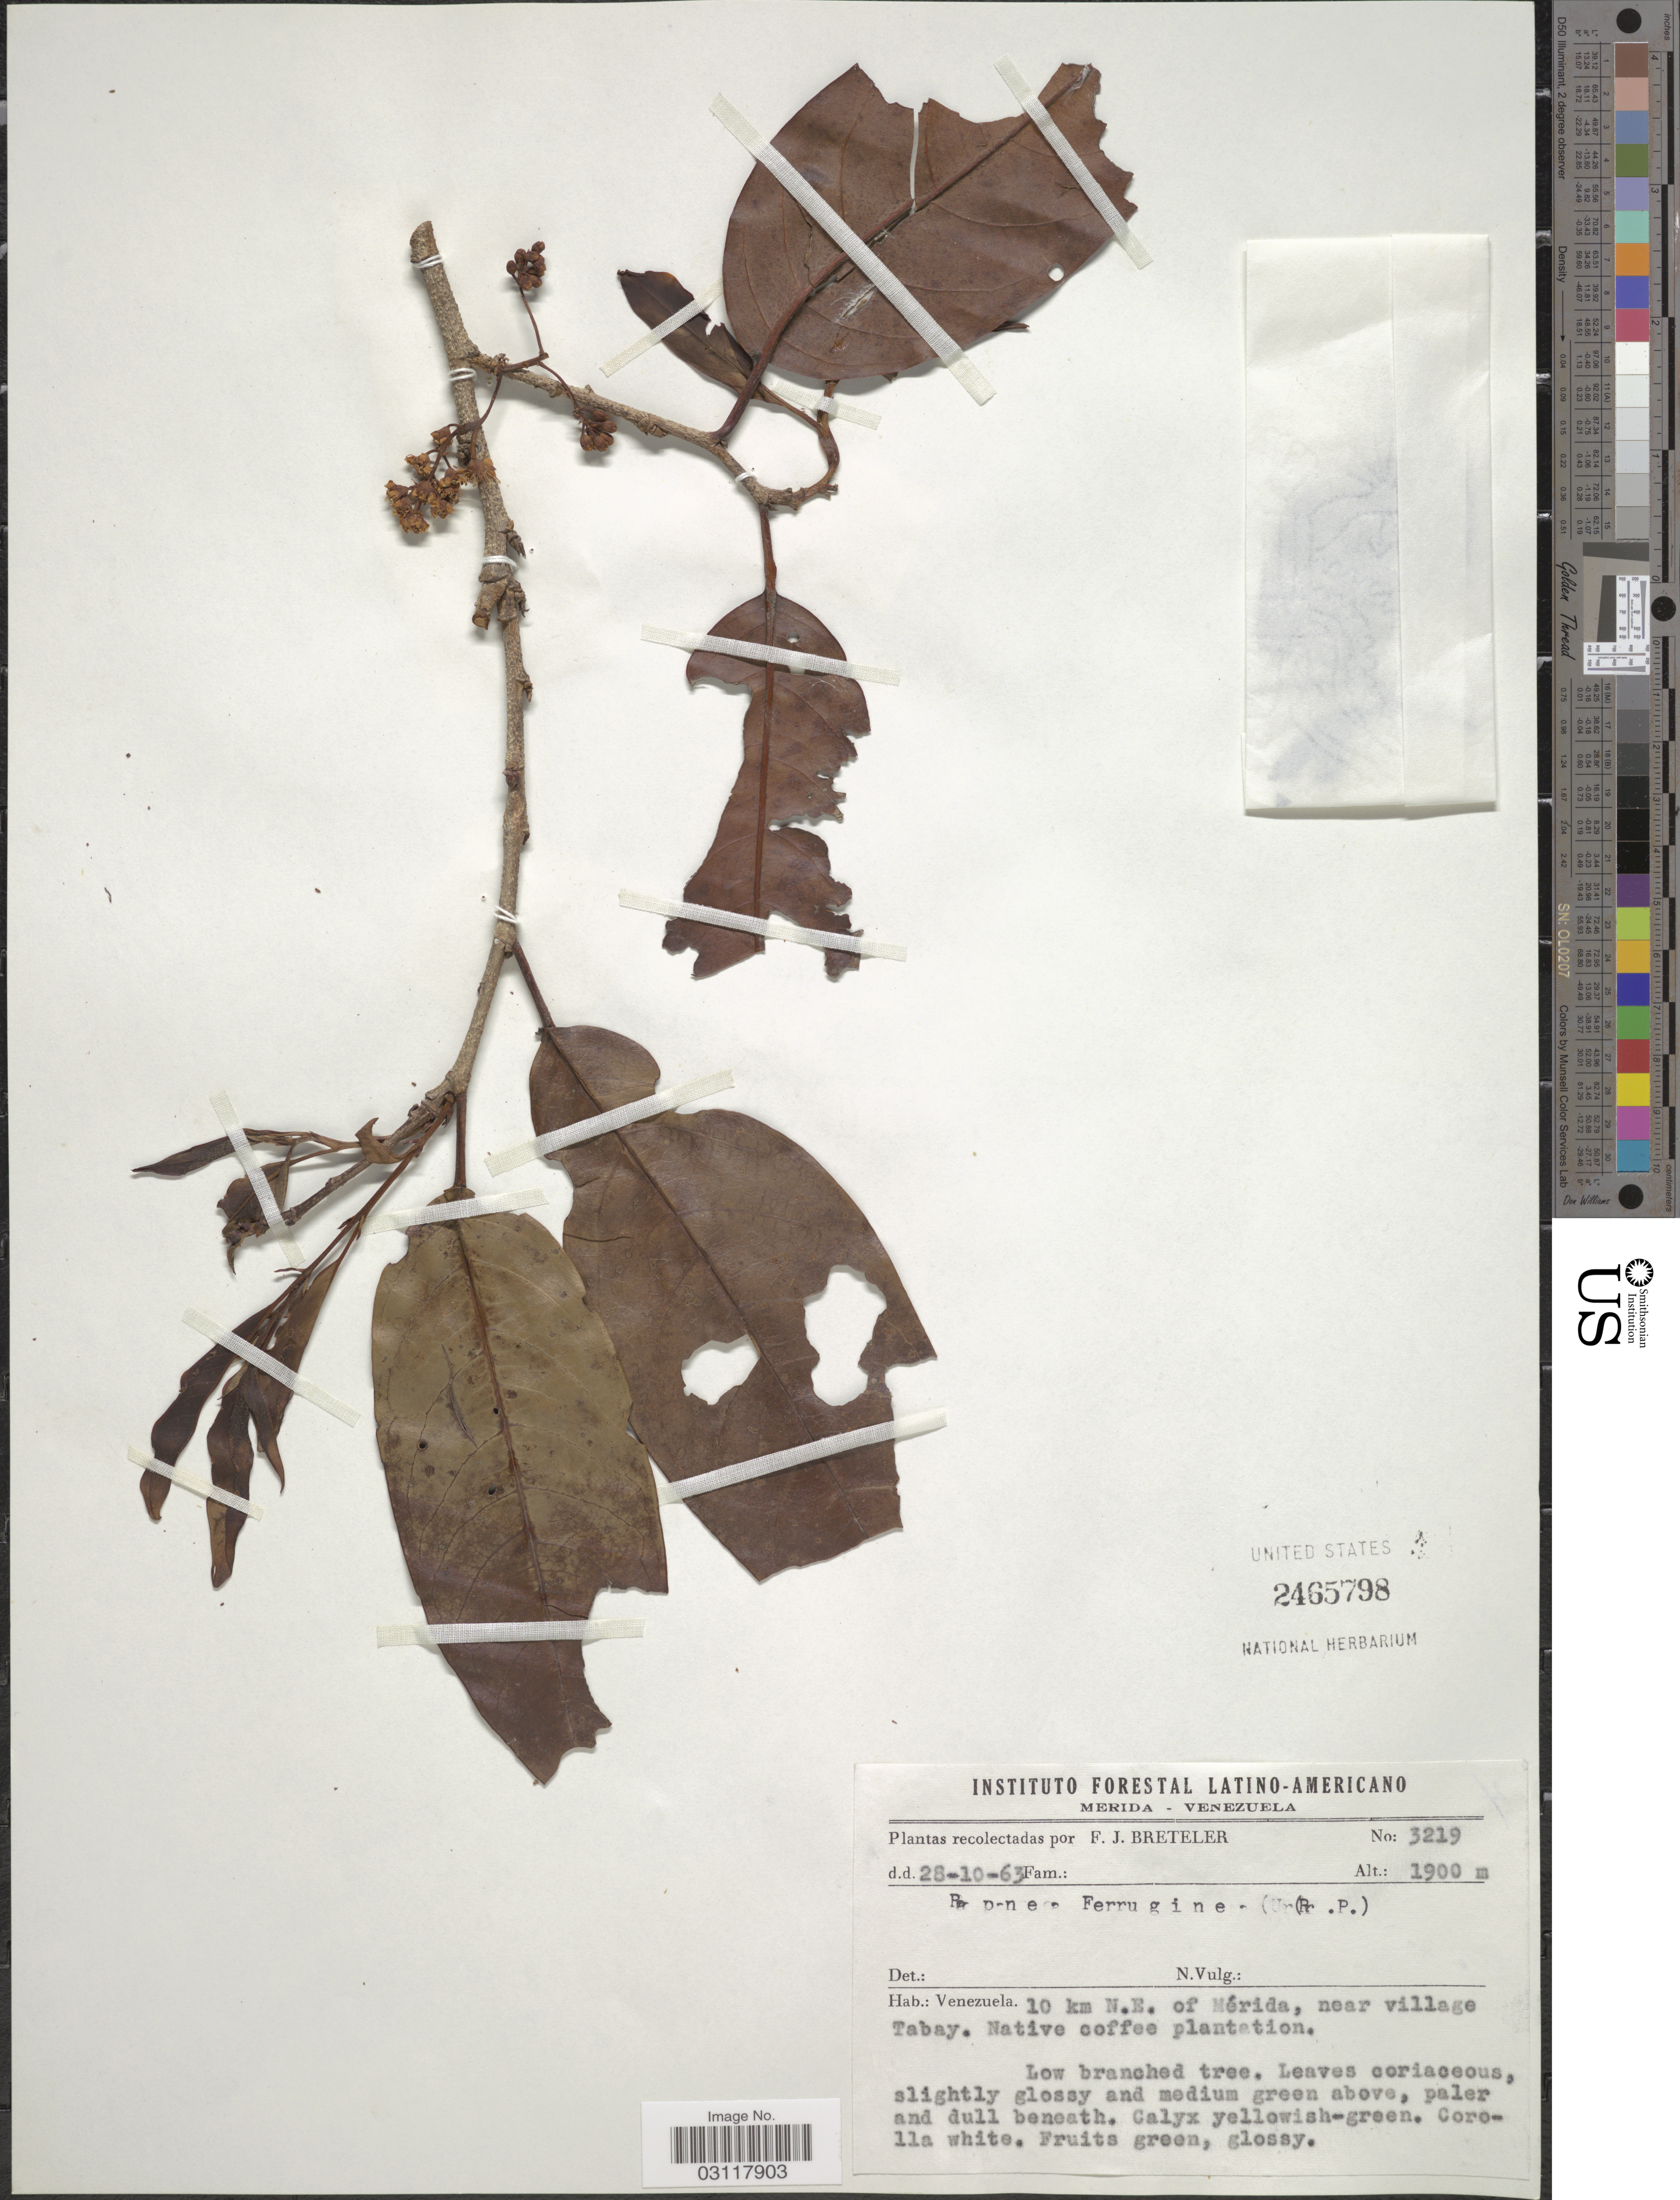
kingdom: Plantae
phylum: Tracheophyta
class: Magnoliopsida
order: Ericales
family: Primulaceae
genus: Rapanea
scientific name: Rapanea ferruginea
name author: (Ruiz & Pav.) Mez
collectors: F. J. Breteler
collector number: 3219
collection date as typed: Transcribed d/m/y: 28/10/63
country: Venezuela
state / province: Mérida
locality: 10 km N.E. of Mérida, near village Tabay. Native coffee plantation.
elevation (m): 1900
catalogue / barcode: US 2465798